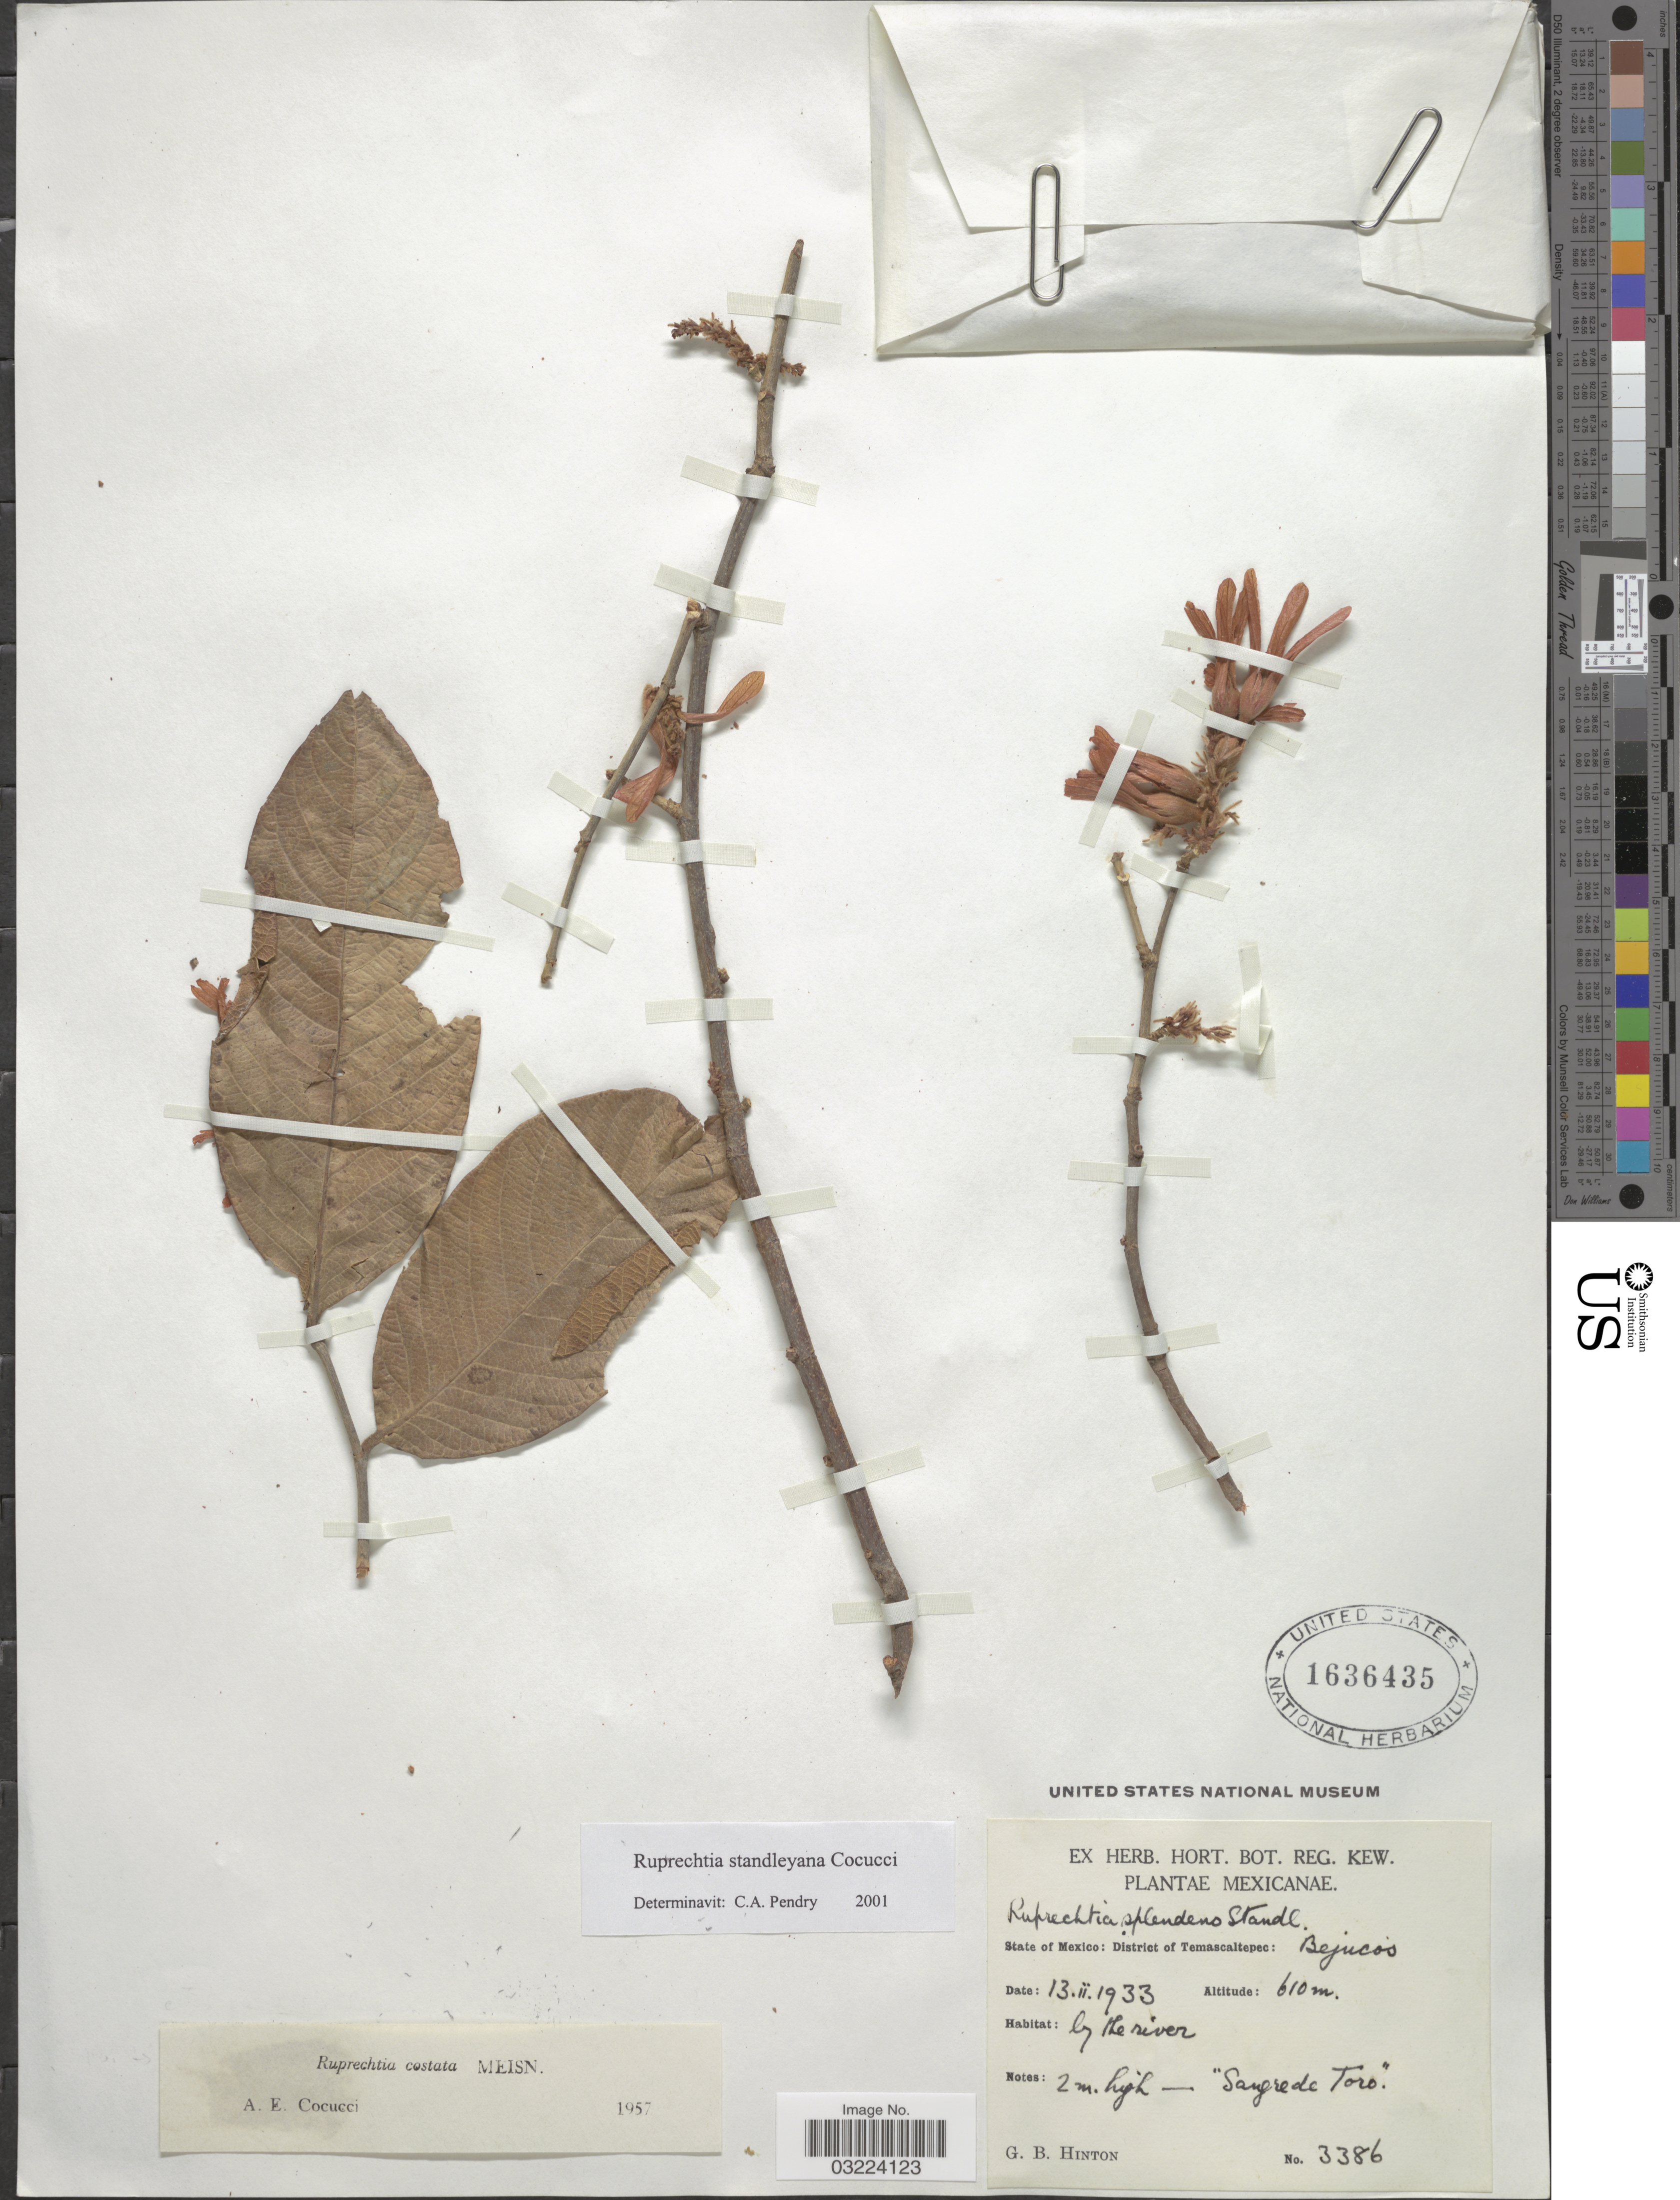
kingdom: Plantae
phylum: Tracheophyta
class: Magnoliopsida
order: Caryophyllales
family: Polygonaceae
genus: Ruprechtia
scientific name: Ruprechtia standleyana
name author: Cocucci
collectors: G. B. Hinton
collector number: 3386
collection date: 1933-02-13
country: Mexico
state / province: México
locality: District of Temascaltepec: Bejucos.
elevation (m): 610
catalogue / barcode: US 1636435